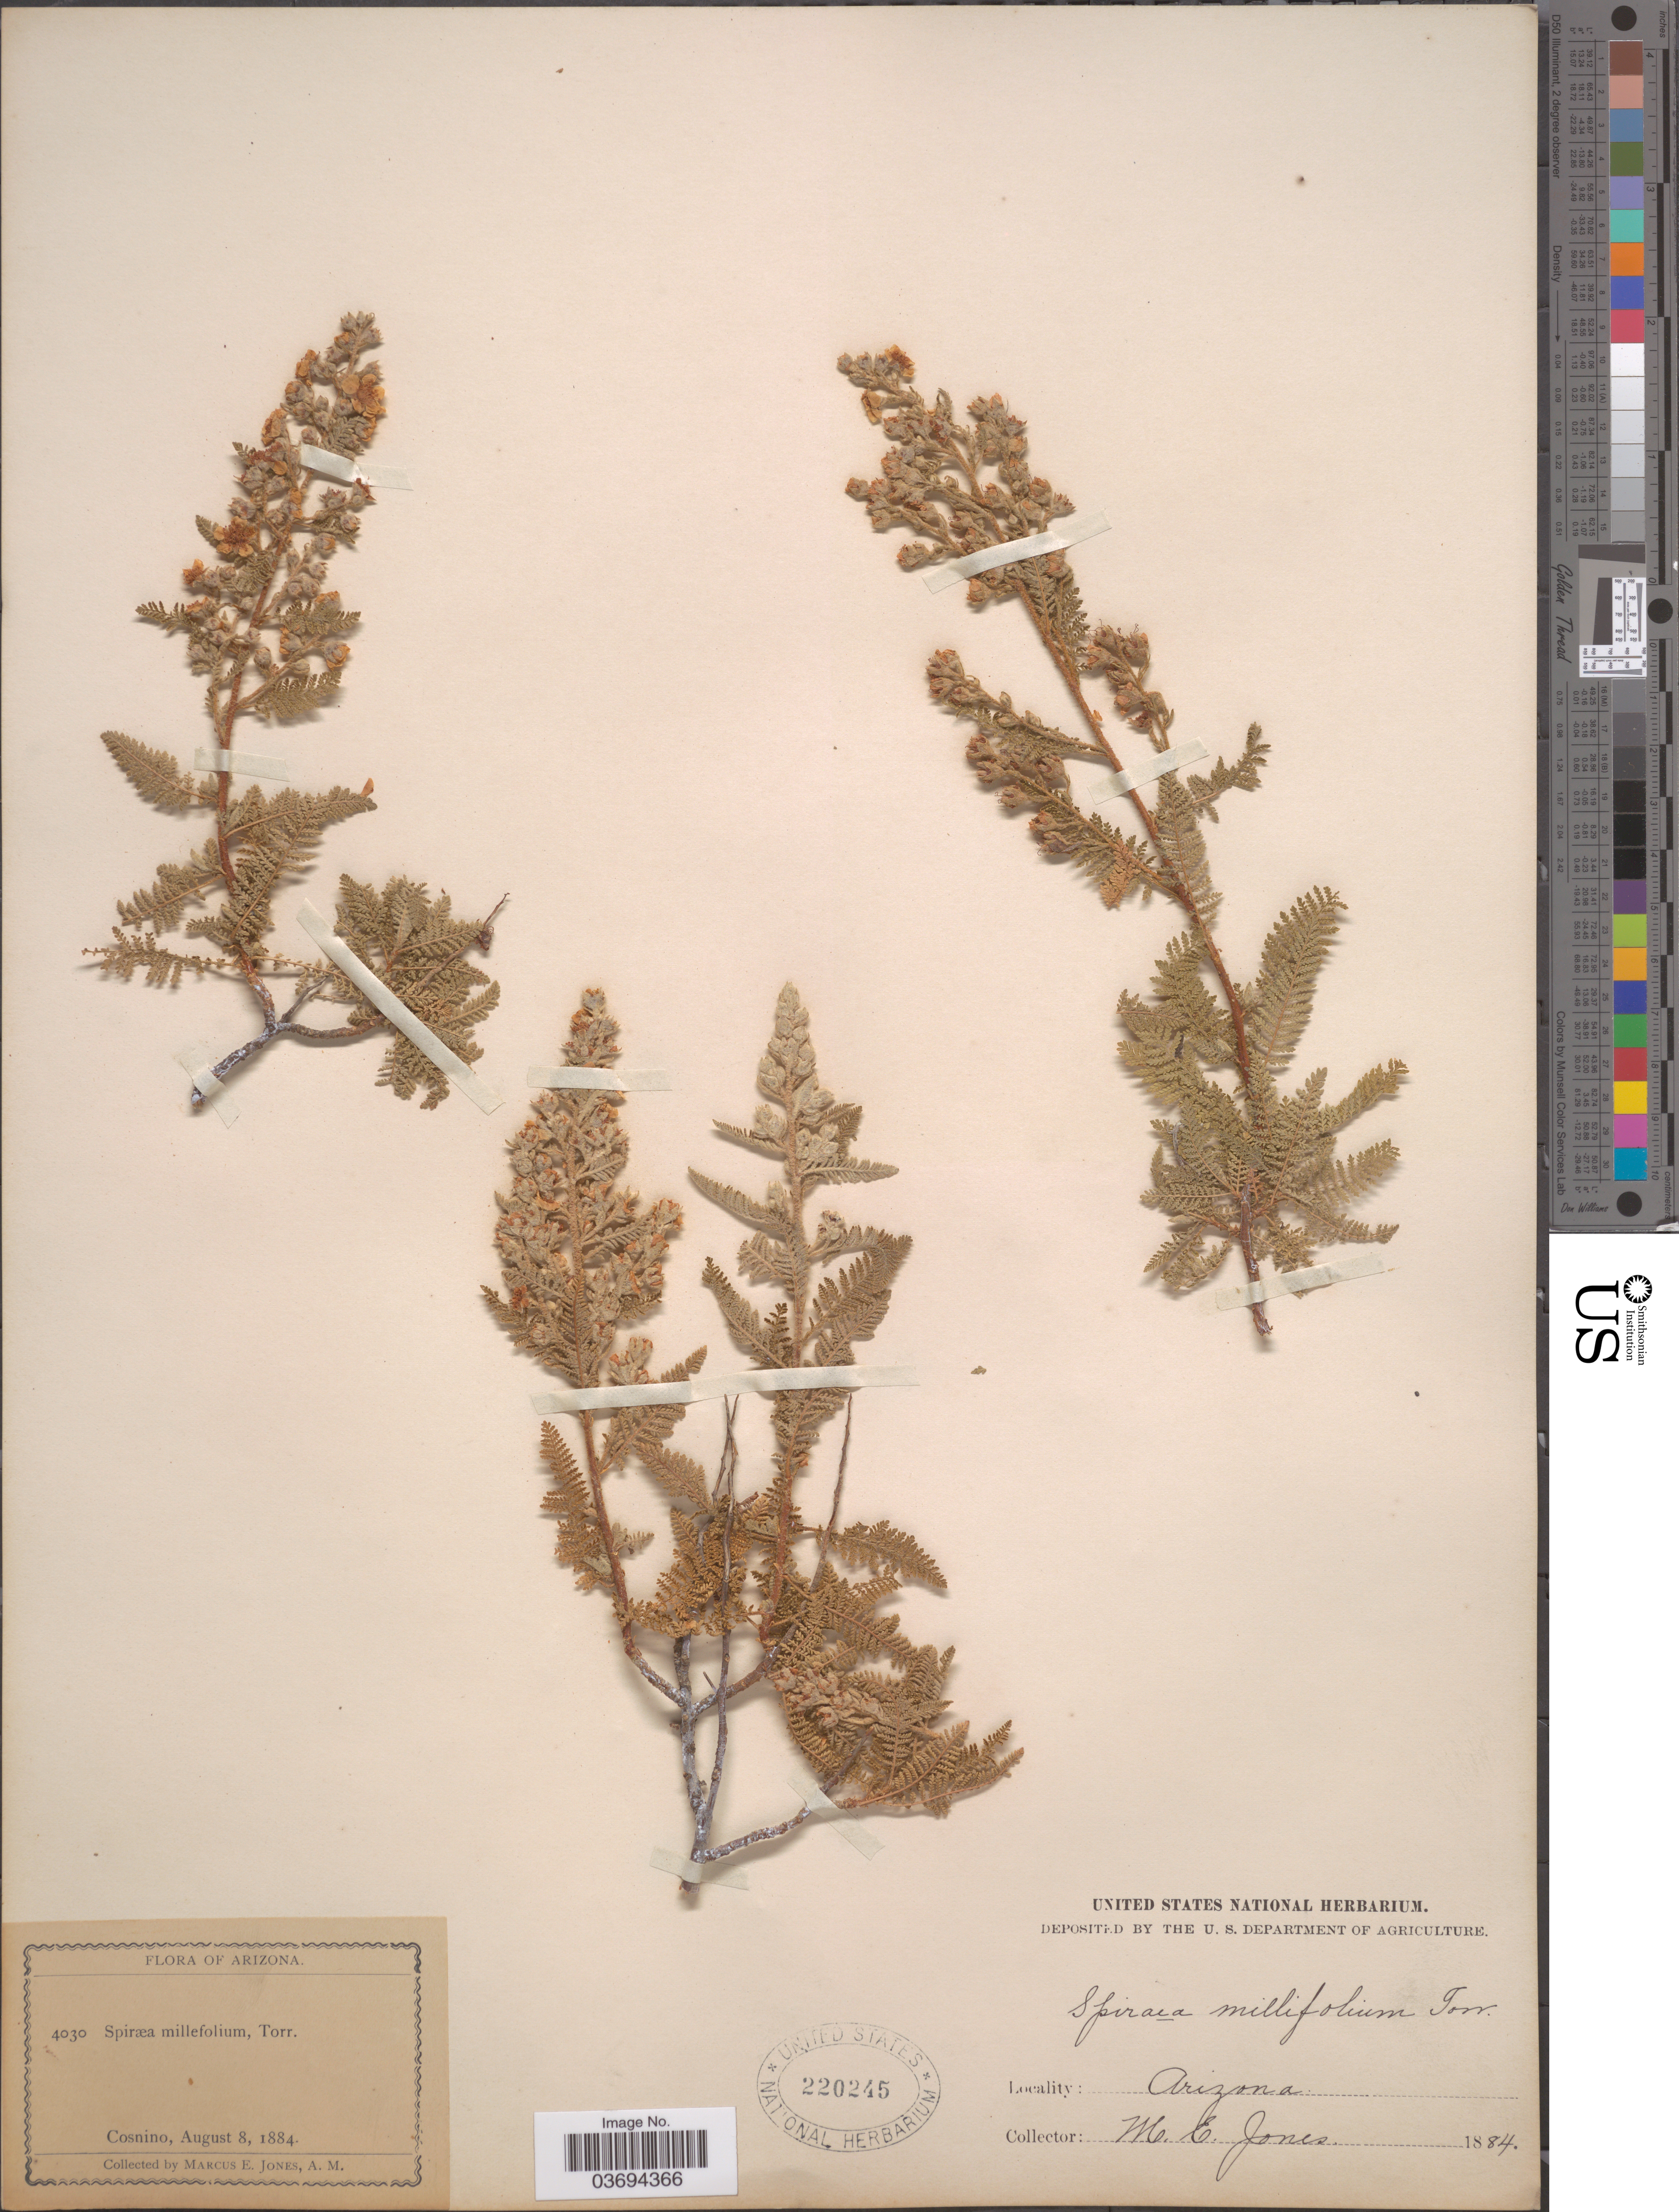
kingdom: Plantae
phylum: Tracheophyta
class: Magnoliopsida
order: Rosales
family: Rosaceae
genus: Chamaebatiaria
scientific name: Chamaebatiaria millefolium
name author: (Torr.) Maxim.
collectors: M. E. Jones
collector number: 4030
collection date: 1884-08-08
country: United States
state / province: Arizona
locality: Cosnino.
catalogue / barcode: US 220245